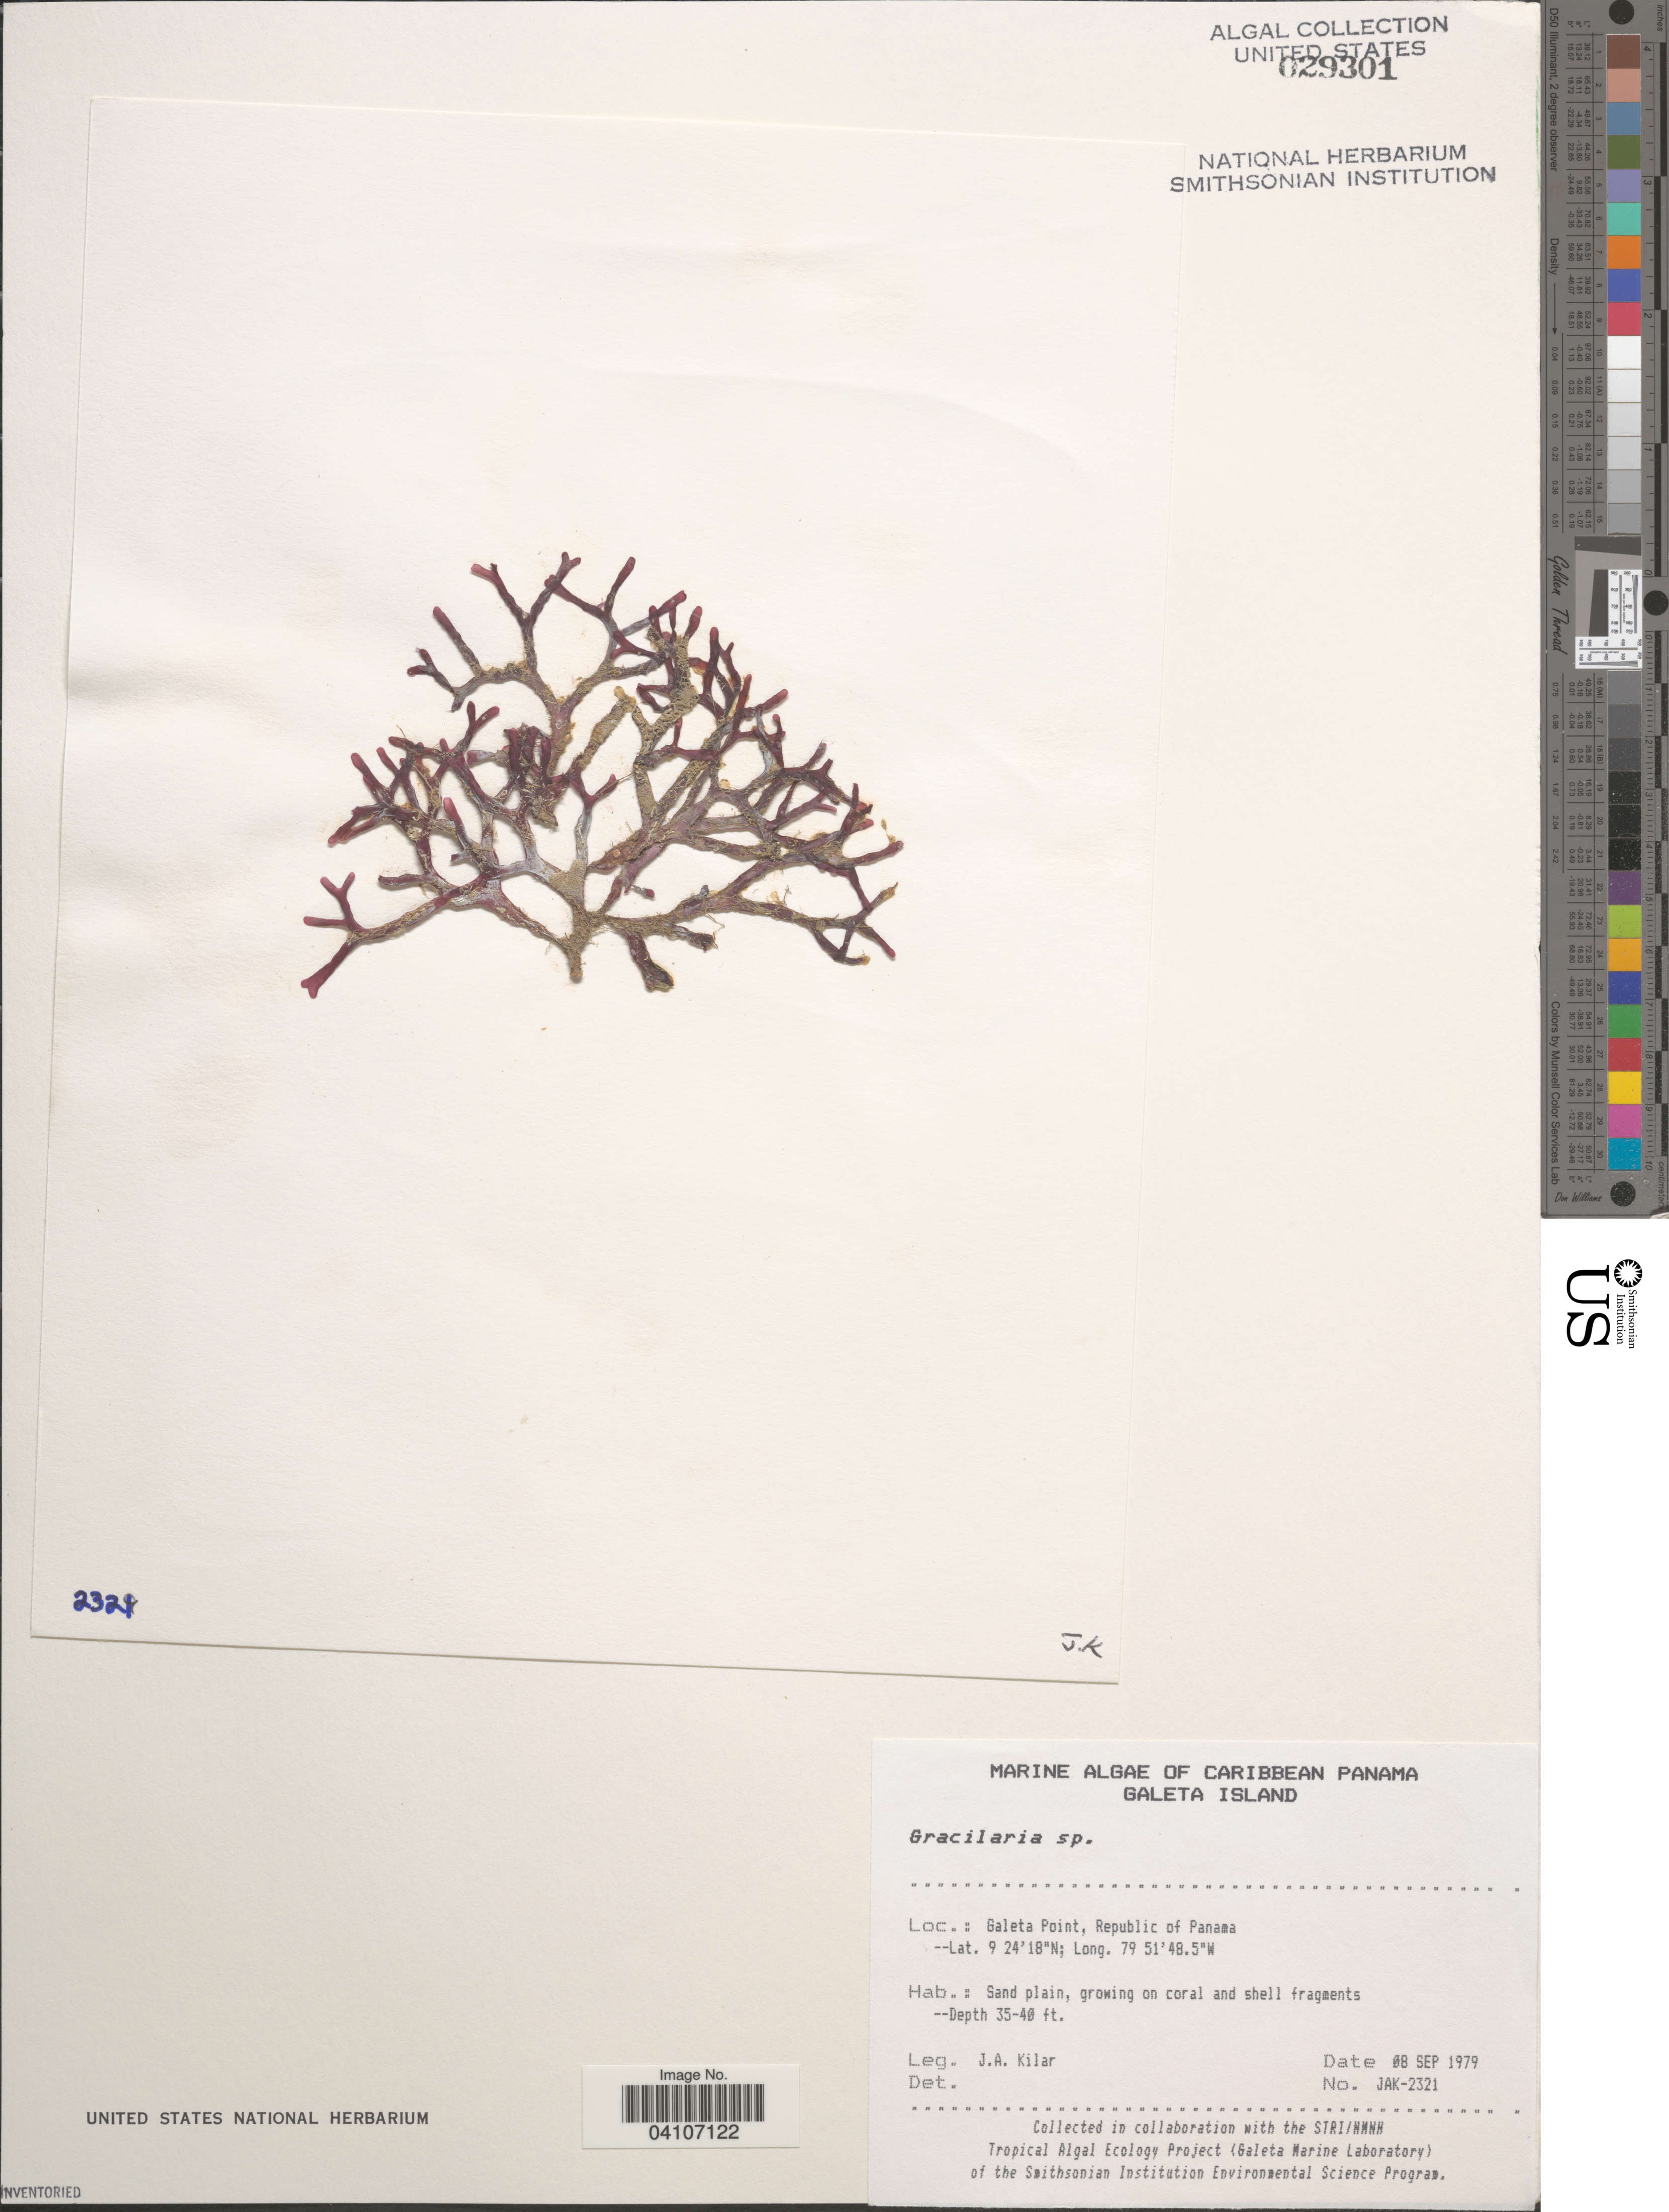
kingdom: Plantae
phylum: Rhodophyta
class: Florideophyceae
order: Gracilariales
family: Gracilariaceae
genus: Gracilaria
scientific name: Gracilaria sp.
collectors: J. A. Kilar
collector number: JAK-2321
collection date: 1979-09-08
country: Panama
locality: Galeta Point.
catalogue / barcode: US 29301